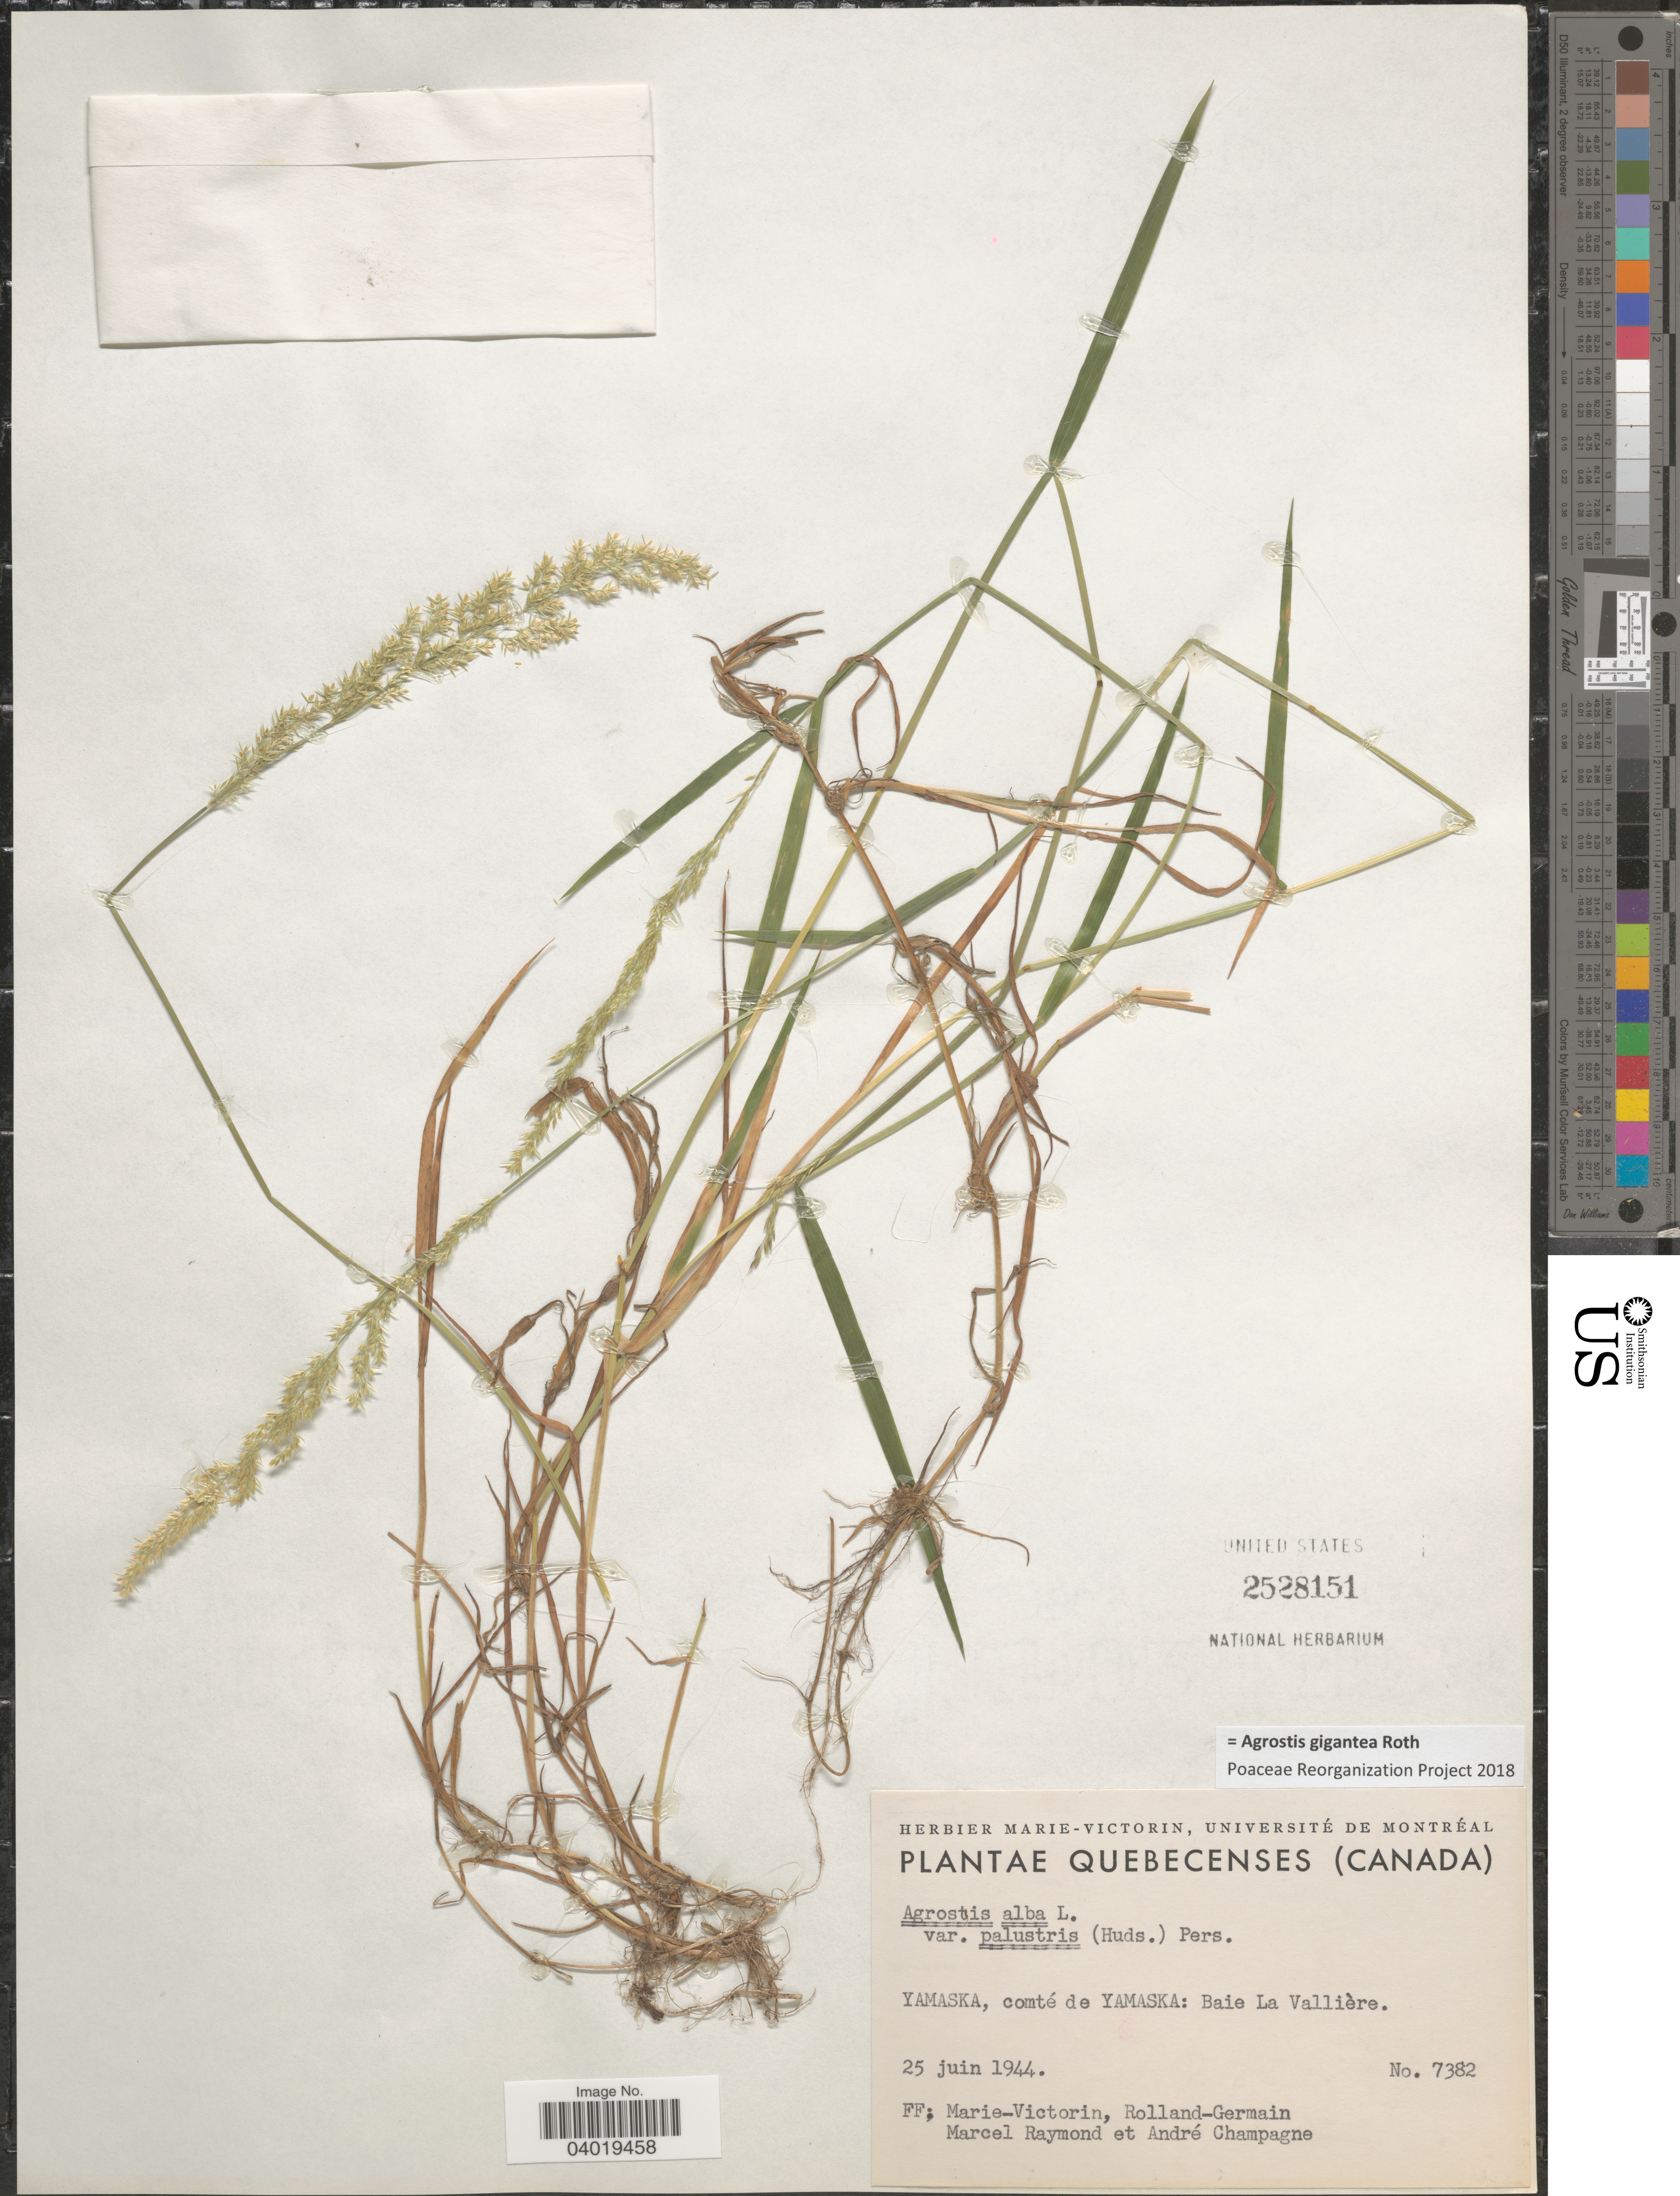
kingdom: Plantae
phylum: Tracheophyta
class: Liliopsida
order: Poales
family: Poaceae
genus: Agrostis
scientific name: Agrostis gigantea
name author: Roth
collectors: F. Marie-Victorin, Rolland-Germain, M. Raymond & A. Champagne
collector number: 7382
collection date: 1944-06-25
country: Canada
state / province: Quebec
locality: Yamaska, comté de Yamaska: Baie La Vallière.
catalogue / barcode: US 2528151